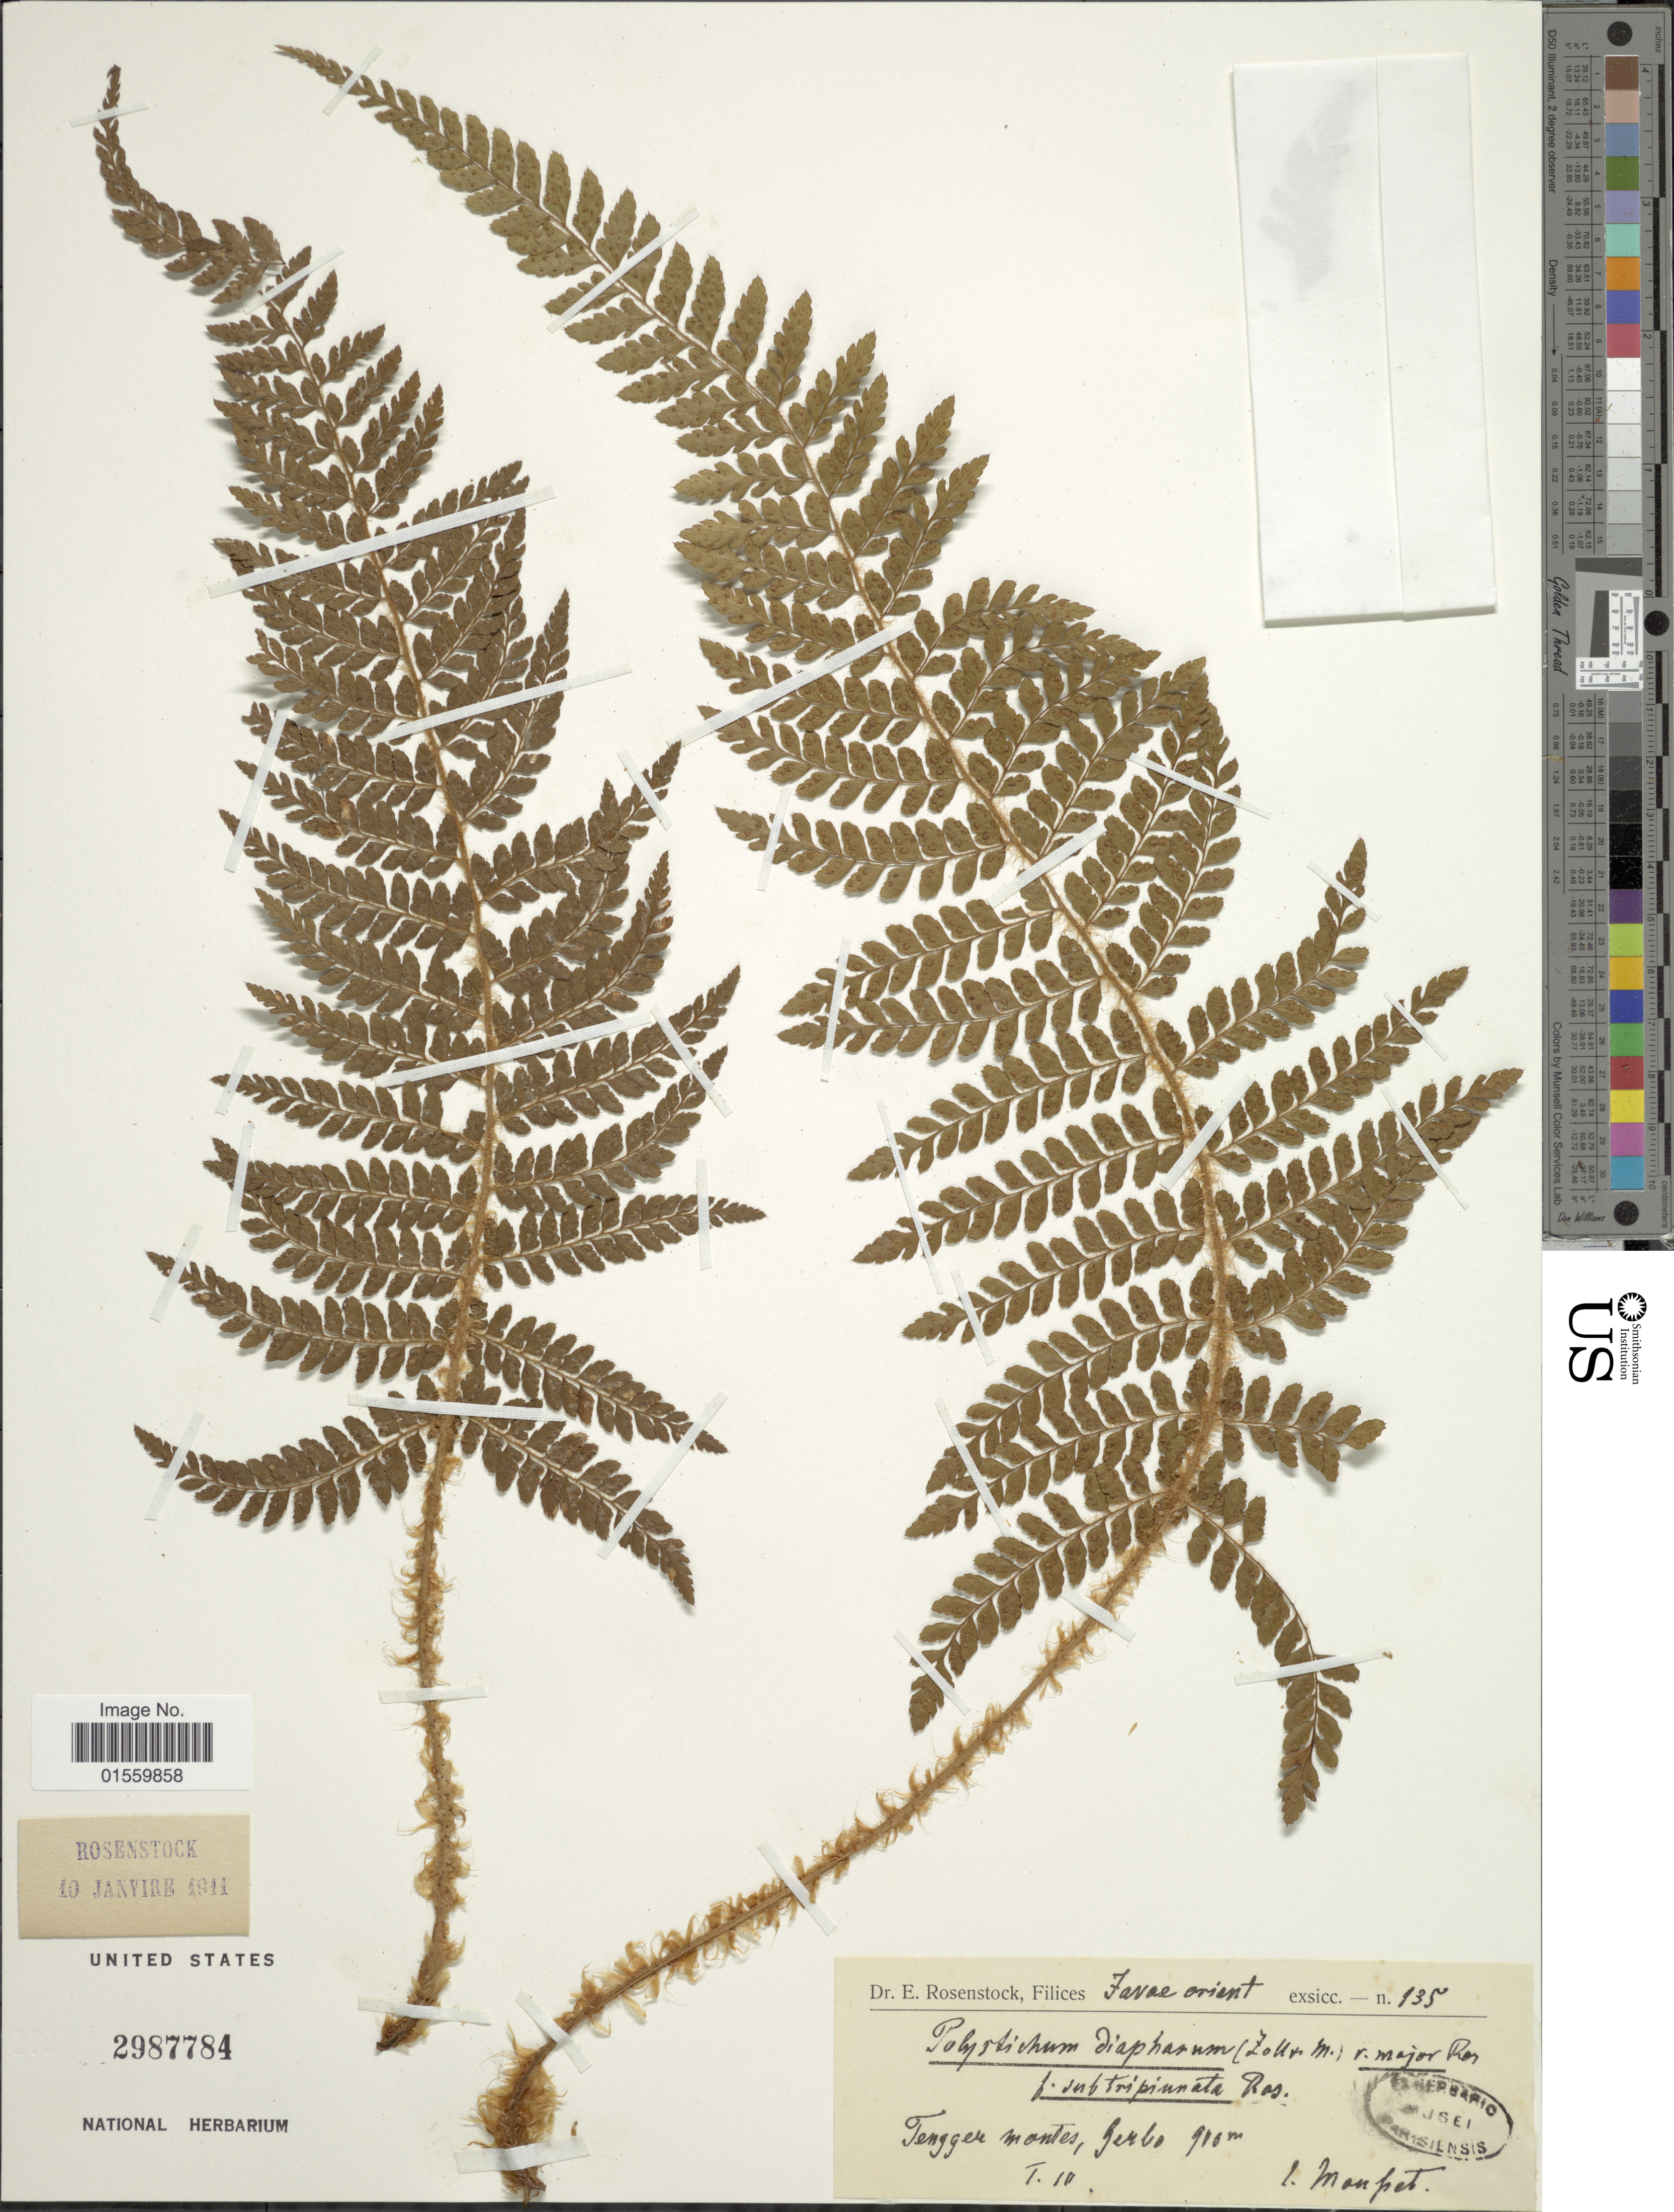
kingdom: Plantae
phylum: Tracheophyta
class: Polypodiopsida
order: Polypodiales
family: Dryopteridaceae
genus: Polystichum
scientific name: Polystichum diaphanum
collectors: Mousset, --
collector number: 135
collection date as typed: Transcribed d/m/y: /1/10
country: Indonesia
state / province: Java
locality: Javae orient, Tengger montes, Gerbo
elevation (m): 910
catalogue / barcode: US 2987784